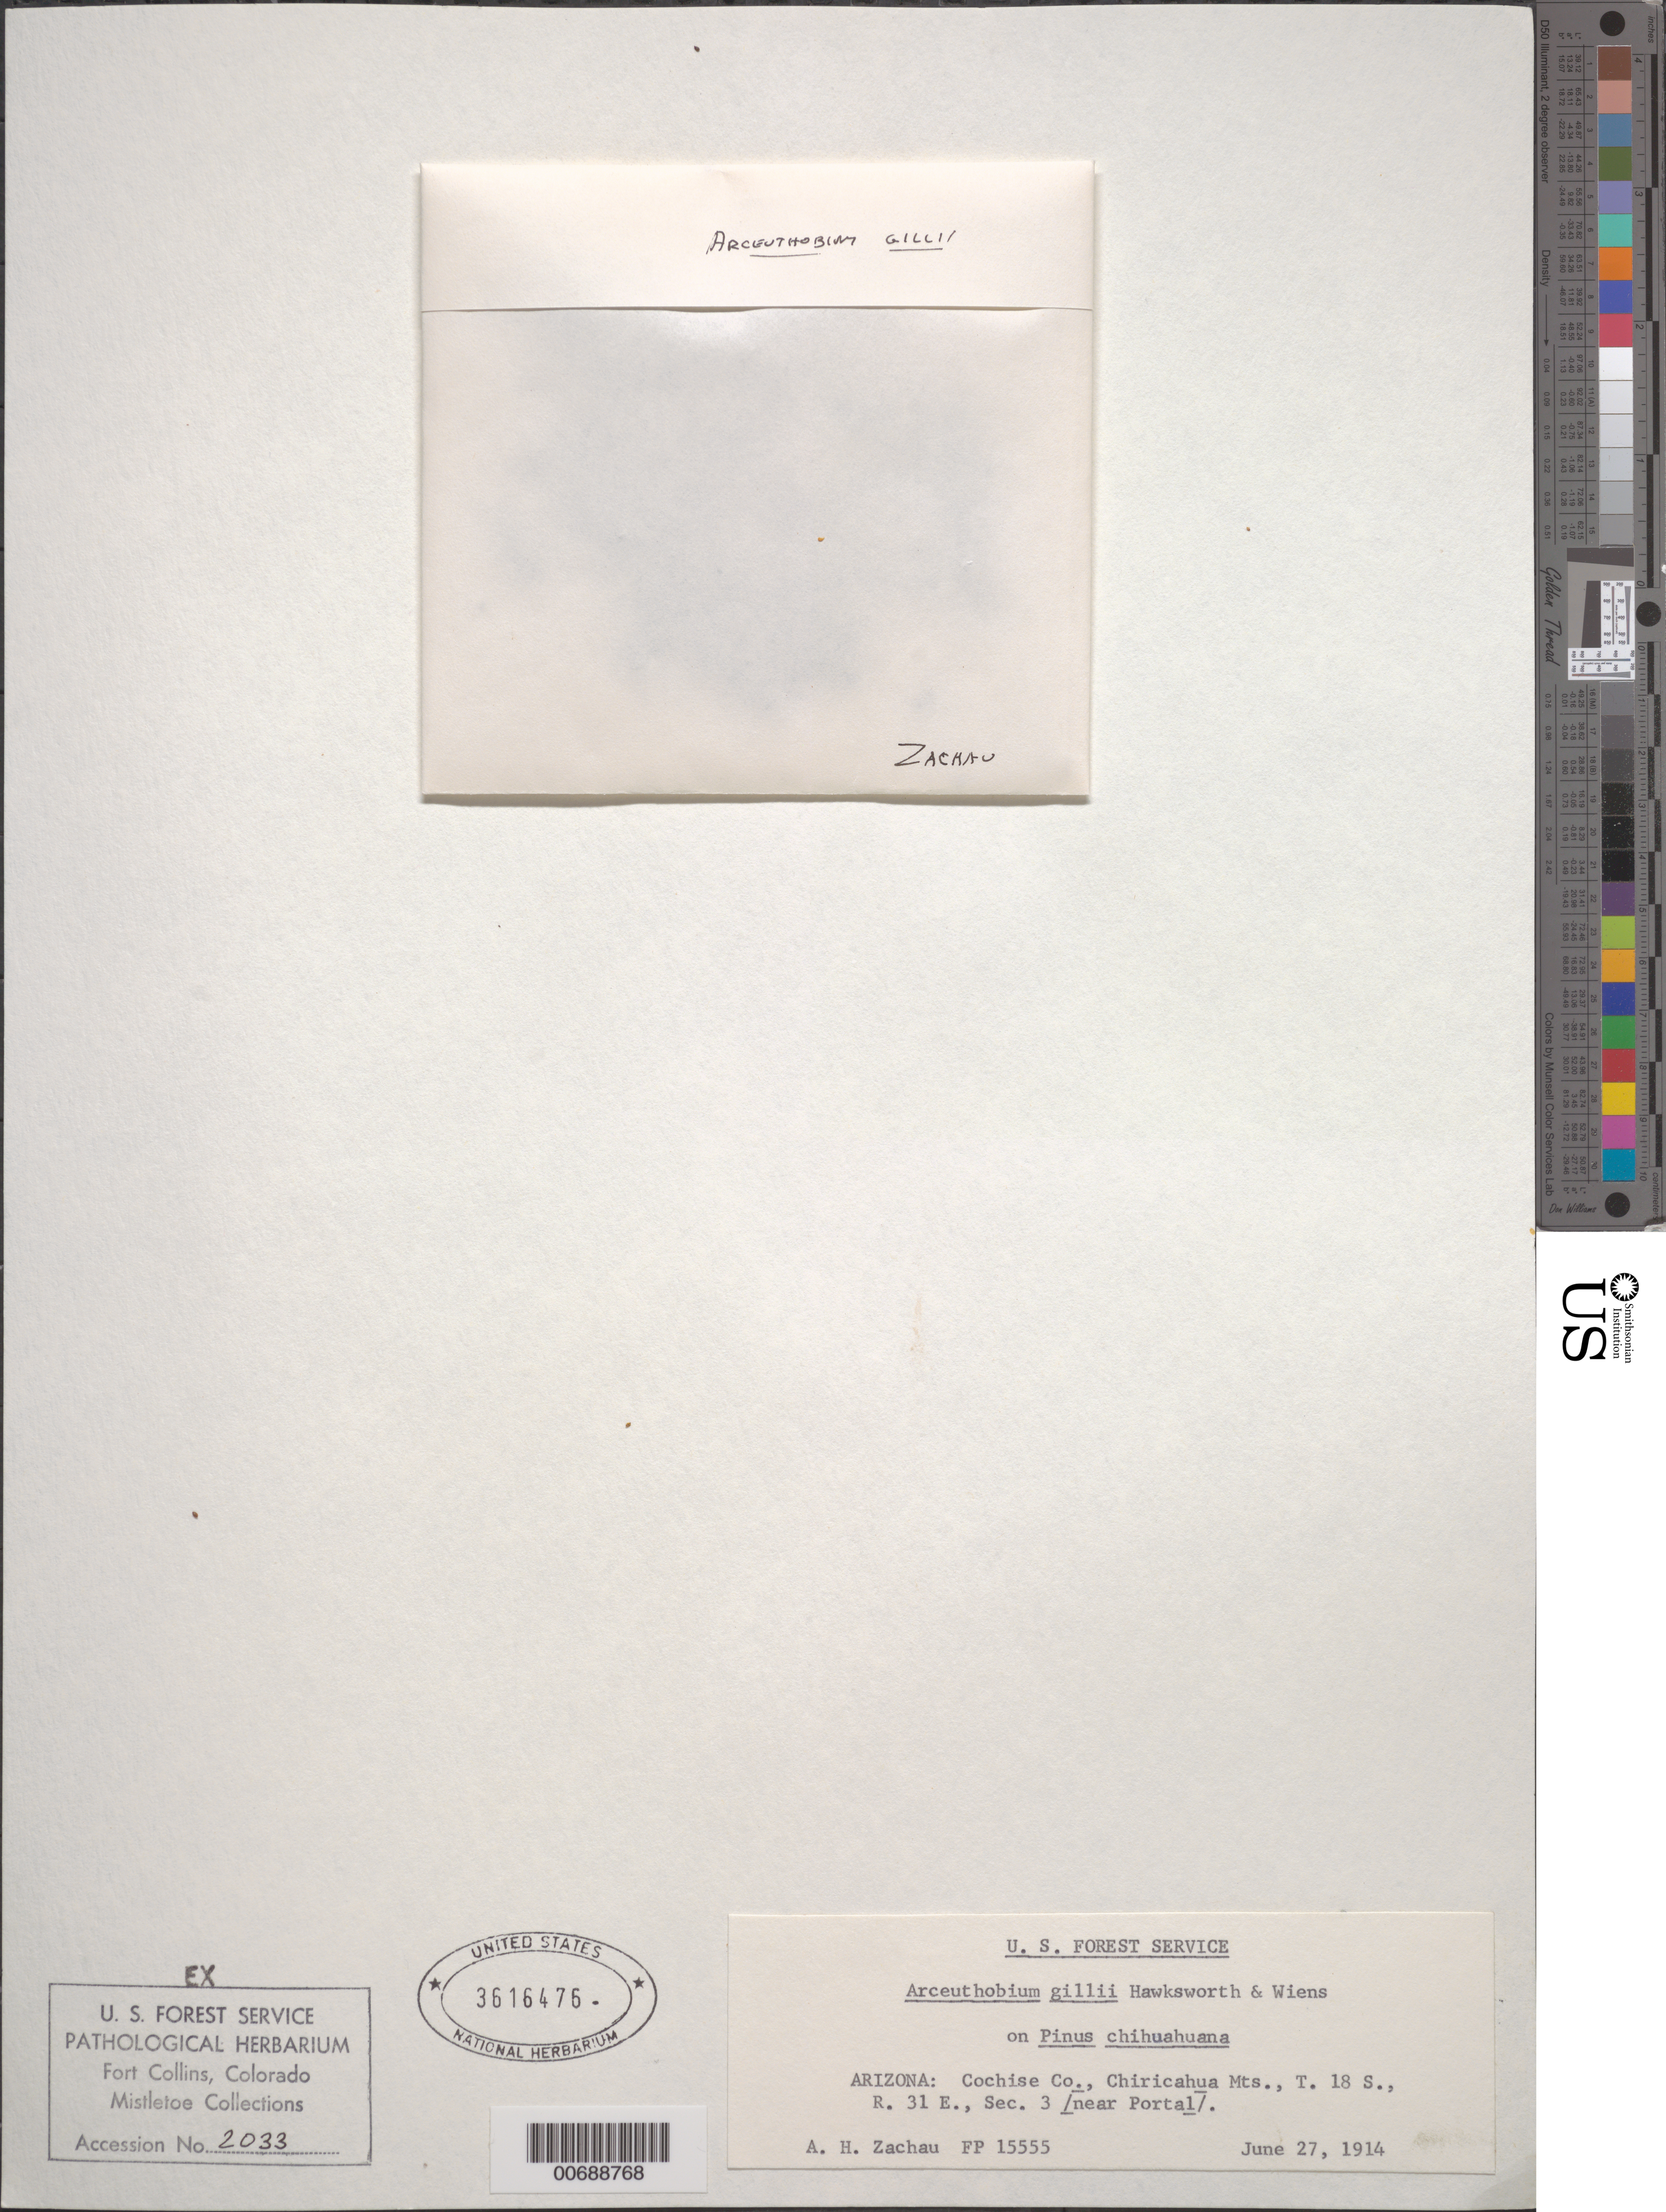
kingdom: Plantae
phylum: Tracheophyta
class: Pinopsida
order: Pinales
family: Pinaceae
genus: Pinus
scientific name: Pinus chihuahuana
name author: Engelm.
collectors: A. H. Zachau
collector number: FP 15555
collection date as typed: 27 Jun 1914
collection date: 1914-06-27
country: United States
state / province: Arizona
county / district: Cochise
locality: Chiricahua Mts. T18S R31E sec 3. near Portal.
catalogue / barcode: US 3616476